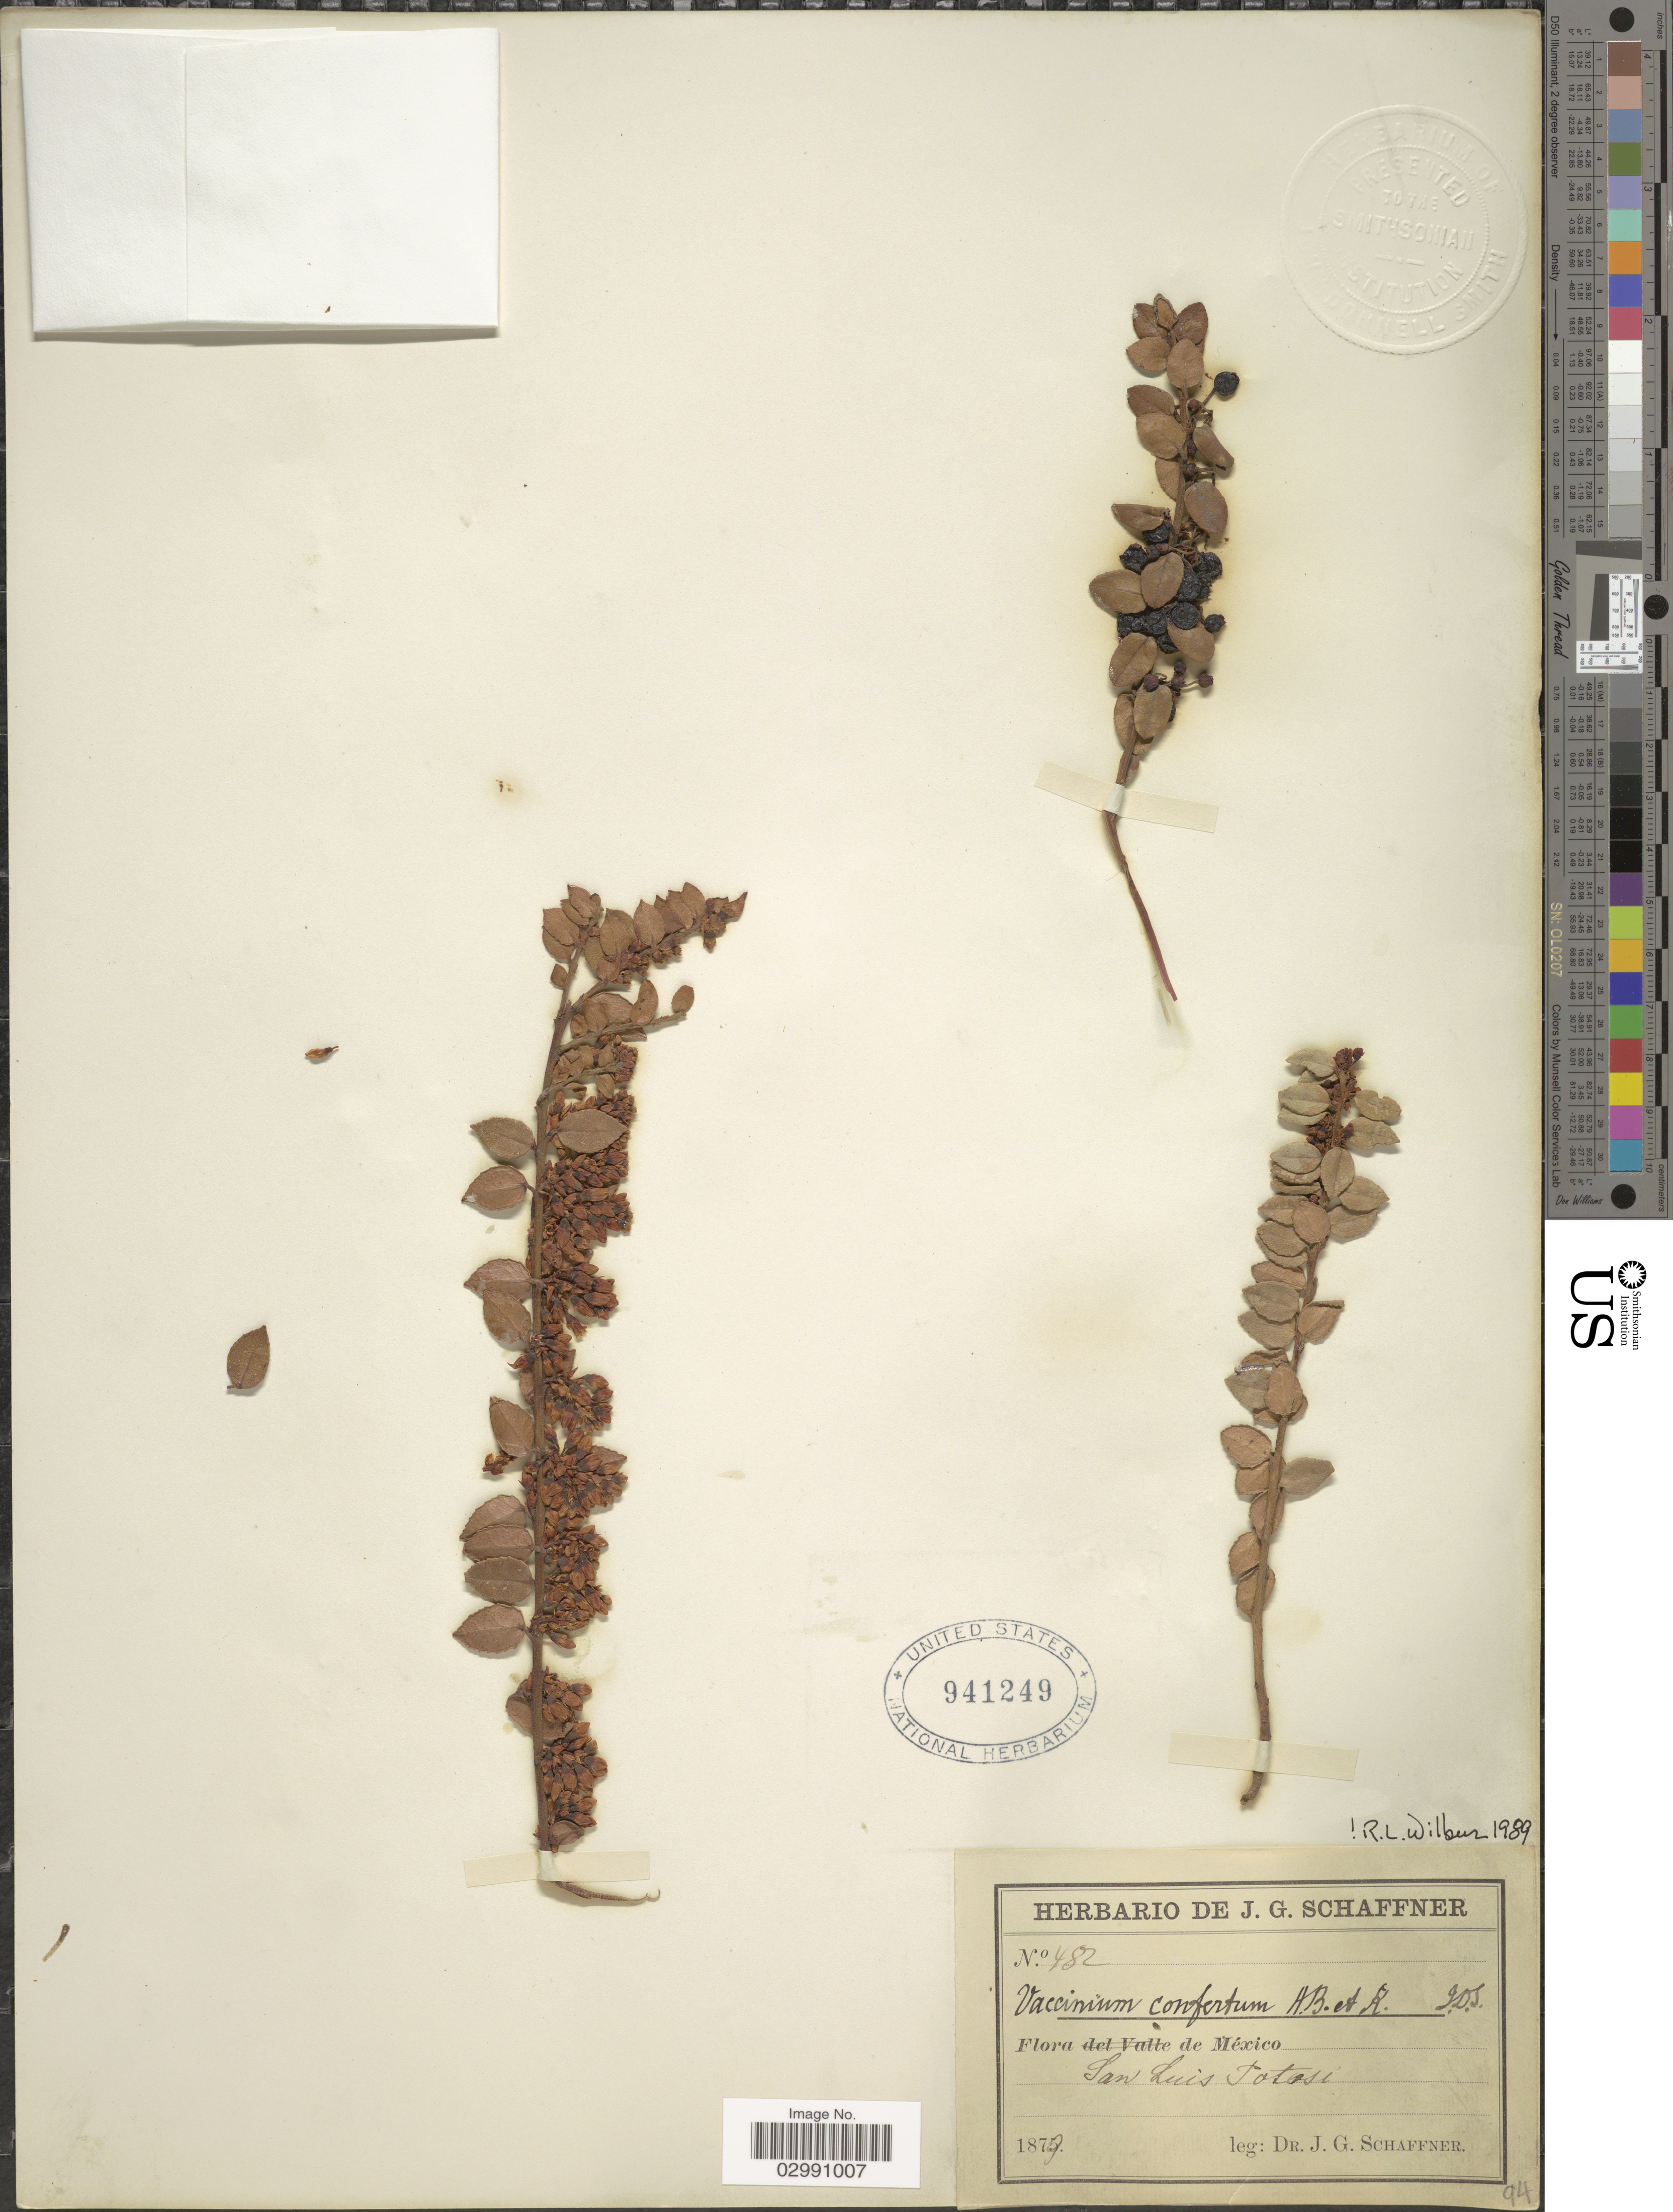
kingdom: Plantae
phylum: Tracheophyta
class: Magnoliopsida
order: Ericales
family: Ericaceae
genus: Vaccinium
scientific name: Vaccinium confertum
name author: Kunth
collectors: J. G. Schaffner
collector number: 482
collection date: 1879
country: Mexico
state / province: San Luis Potosí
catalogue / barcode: US 941249